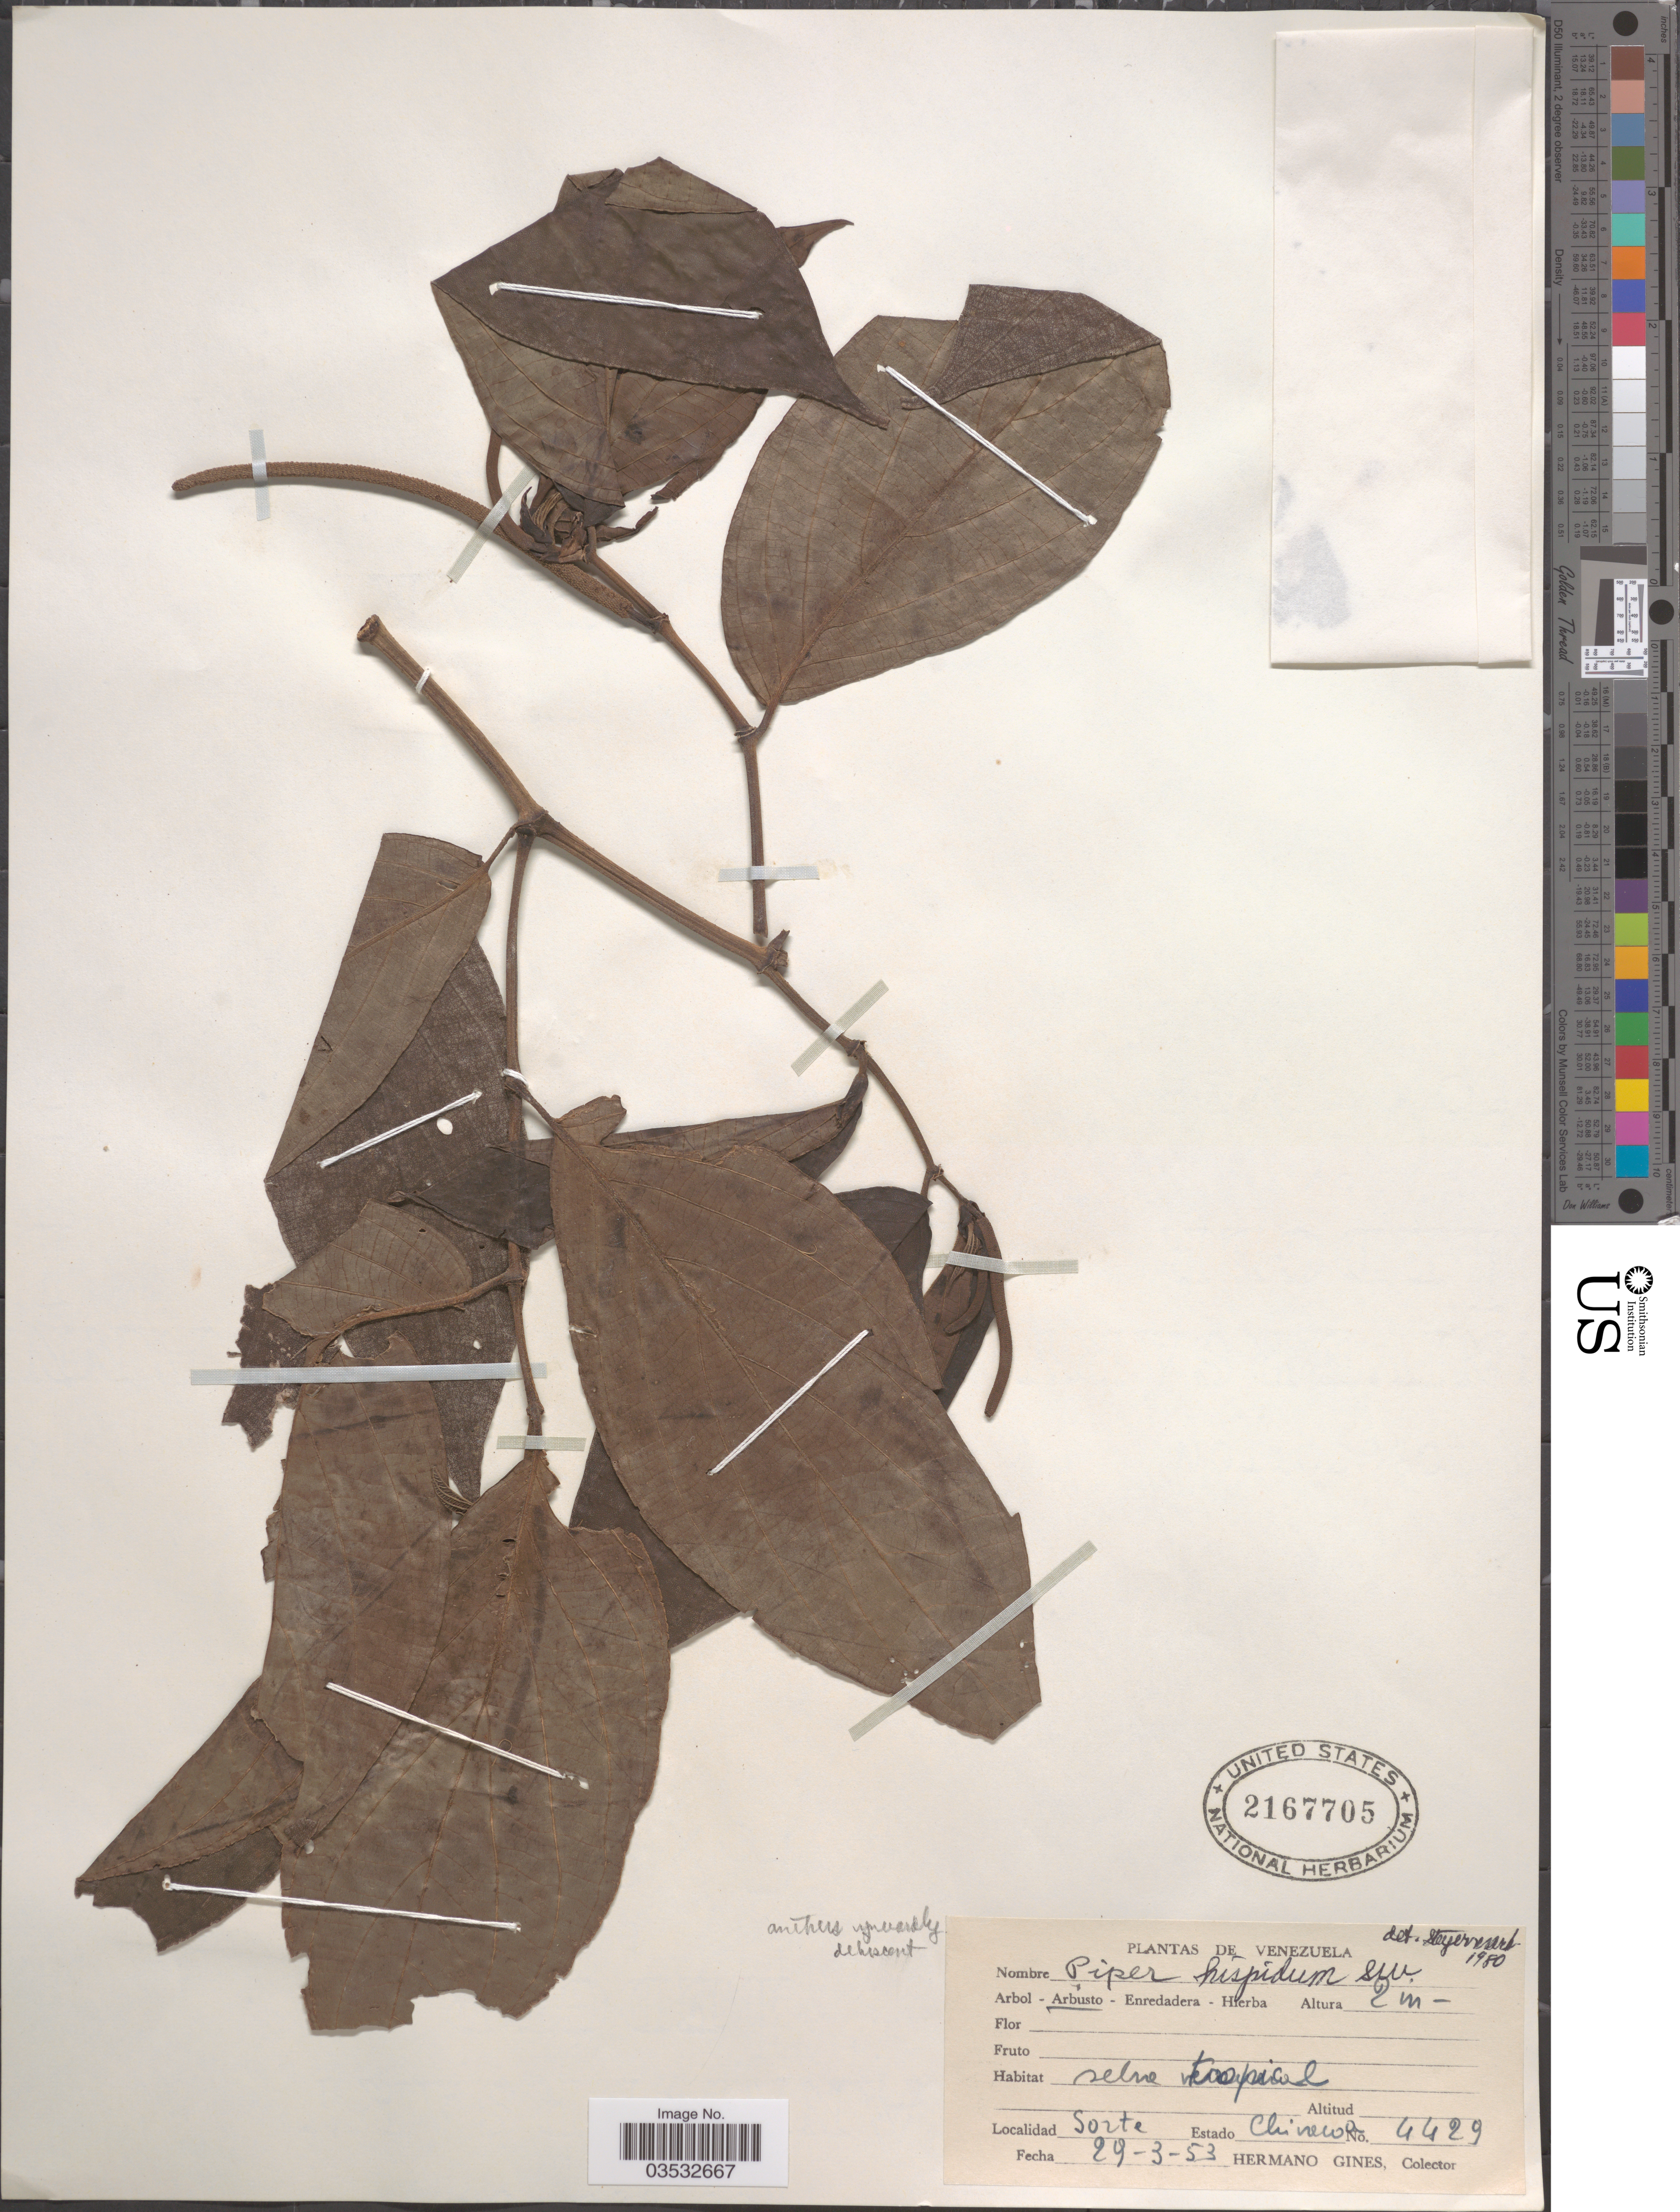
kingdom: Plantae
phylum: Tracheophyta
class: Magnoliopsida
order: Piperales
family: Piperaceae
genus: Piper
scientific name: Piper hispidum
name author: Sw.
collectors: Bro. Gines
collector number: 4429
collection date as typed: Transcribed d/m/y: 29/3/53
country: Venezuela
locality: Sorte. Estado Chivacoa.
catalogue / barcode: US 2167705